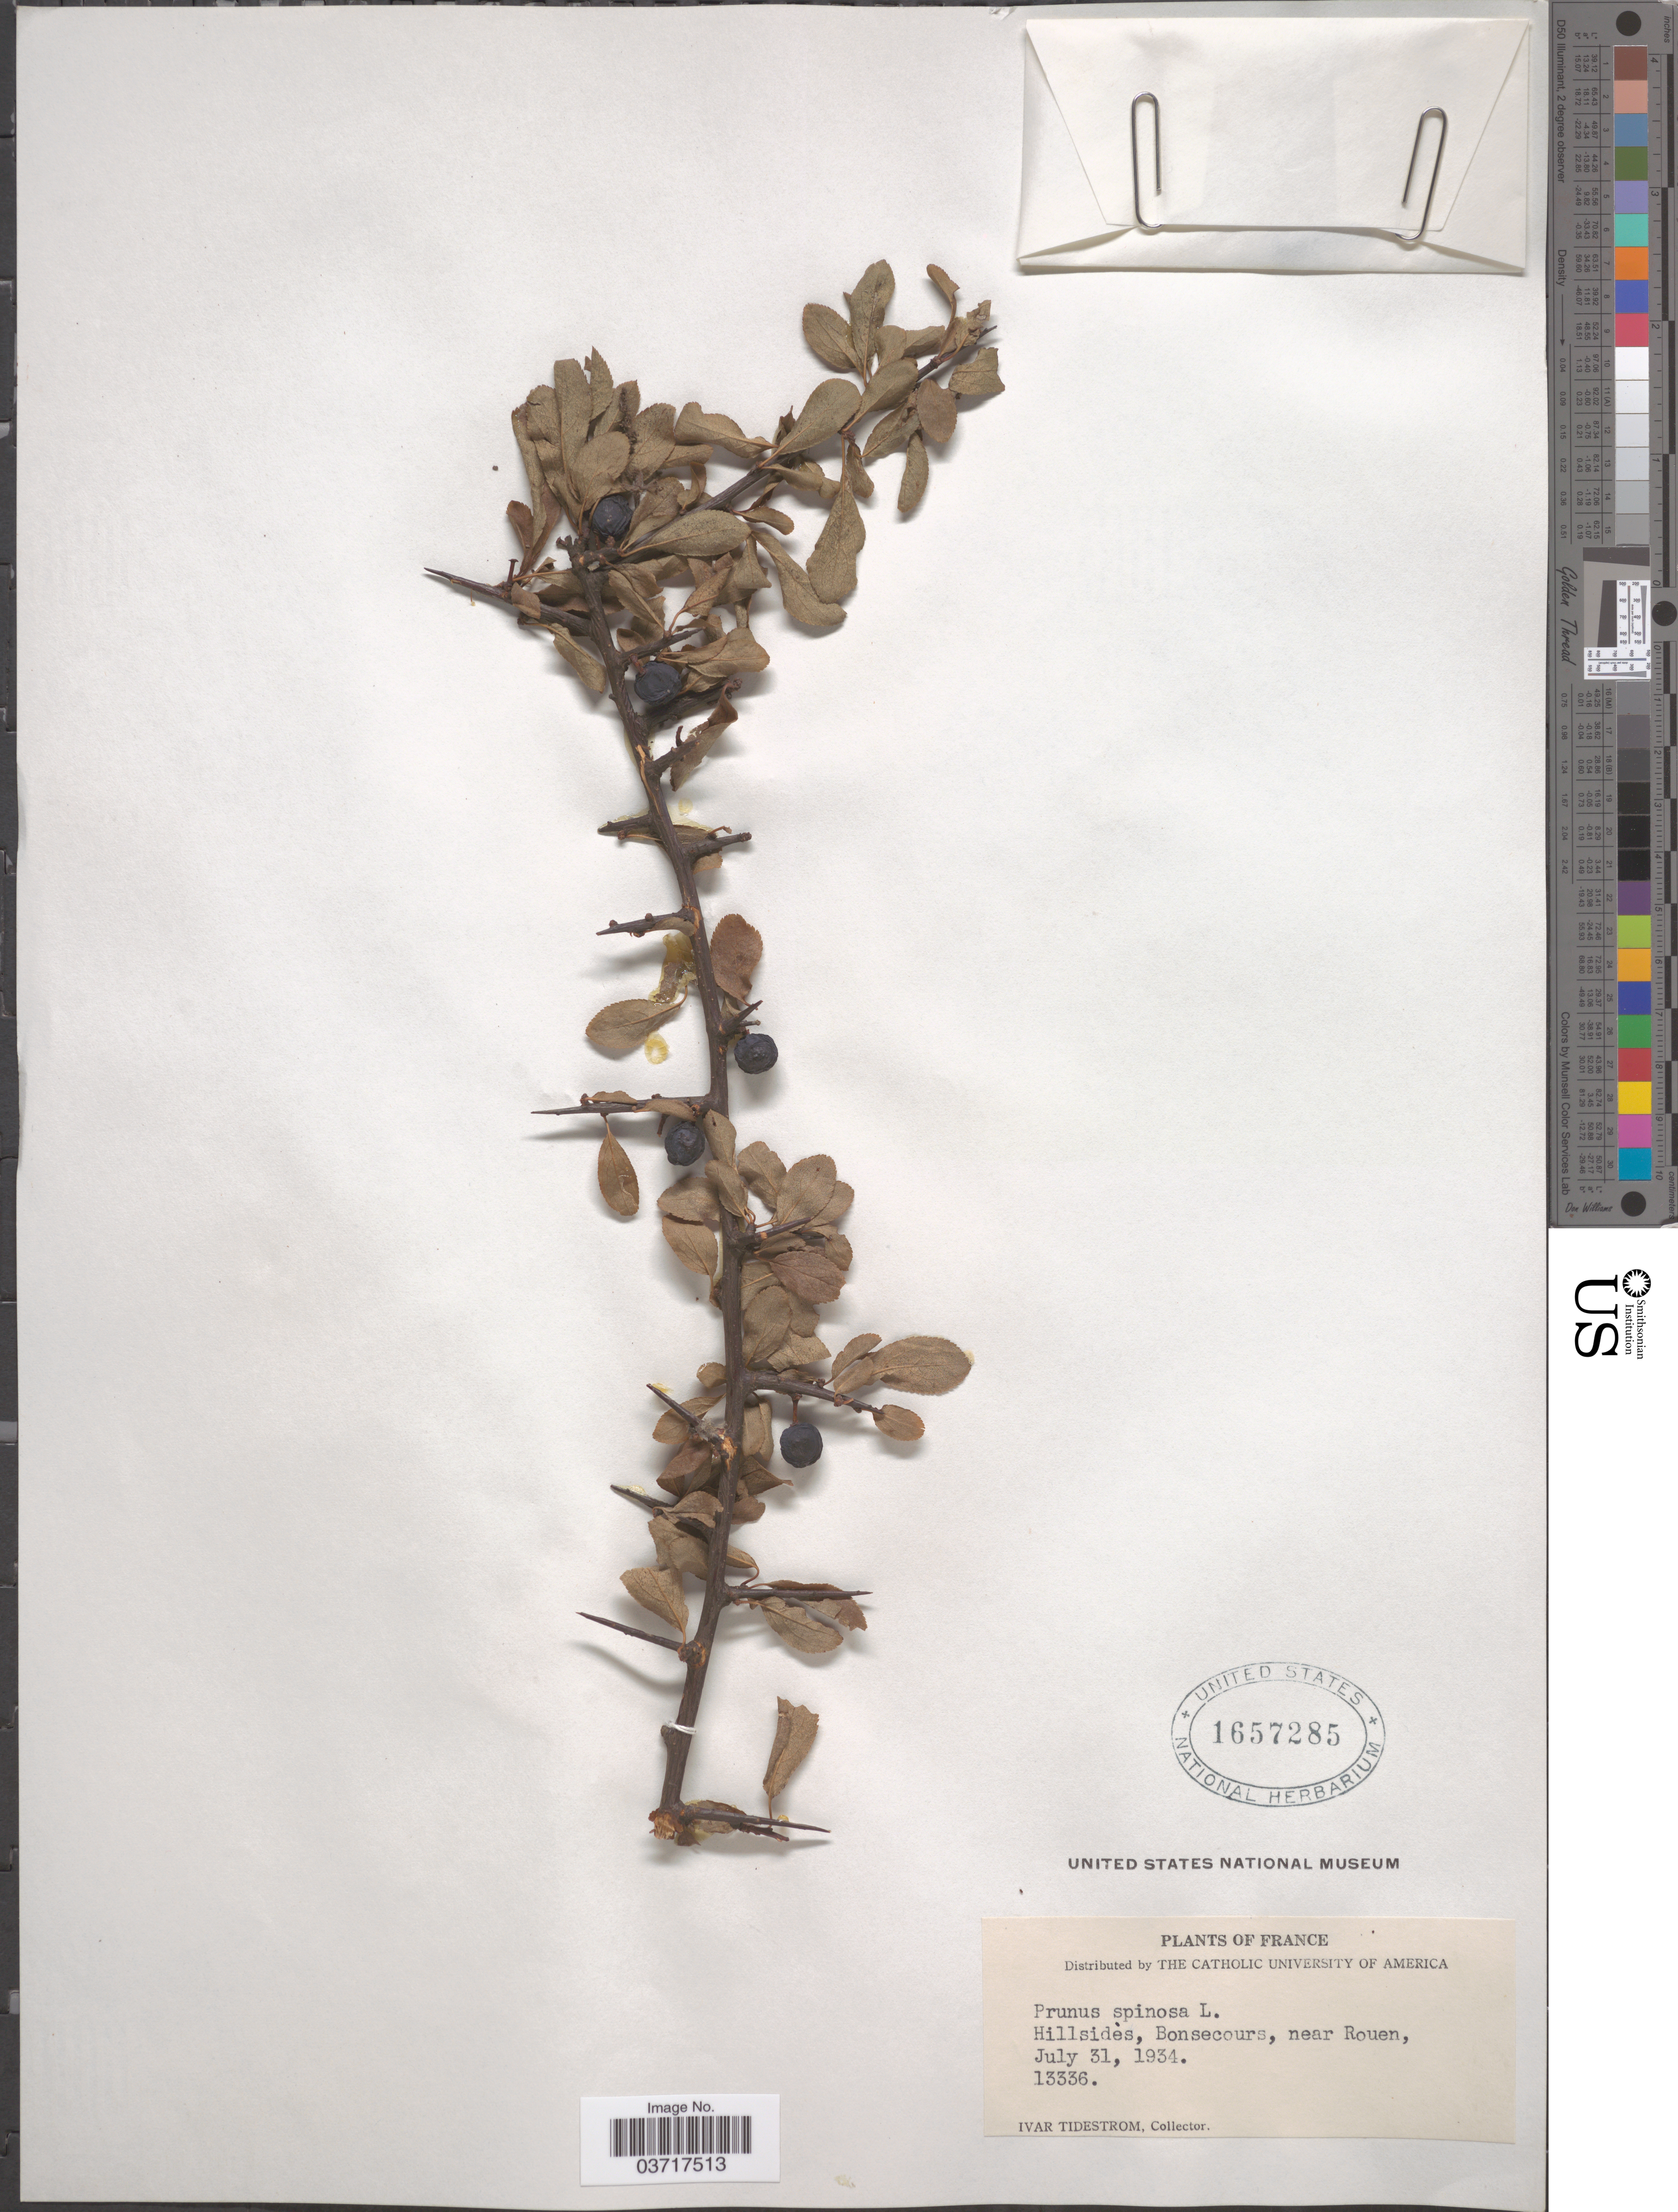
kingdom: Plantae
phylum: Tracheophyta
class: Magnoliopsida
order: Rosales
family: Rosaceae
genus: Prunus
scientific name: Prunus spinosa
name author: L.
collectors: I. F. Tidestrom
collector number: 13336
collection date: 1934-07-31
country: France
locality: Hillsides, Bonsecours, near Rouen.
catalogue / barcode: US 1657285